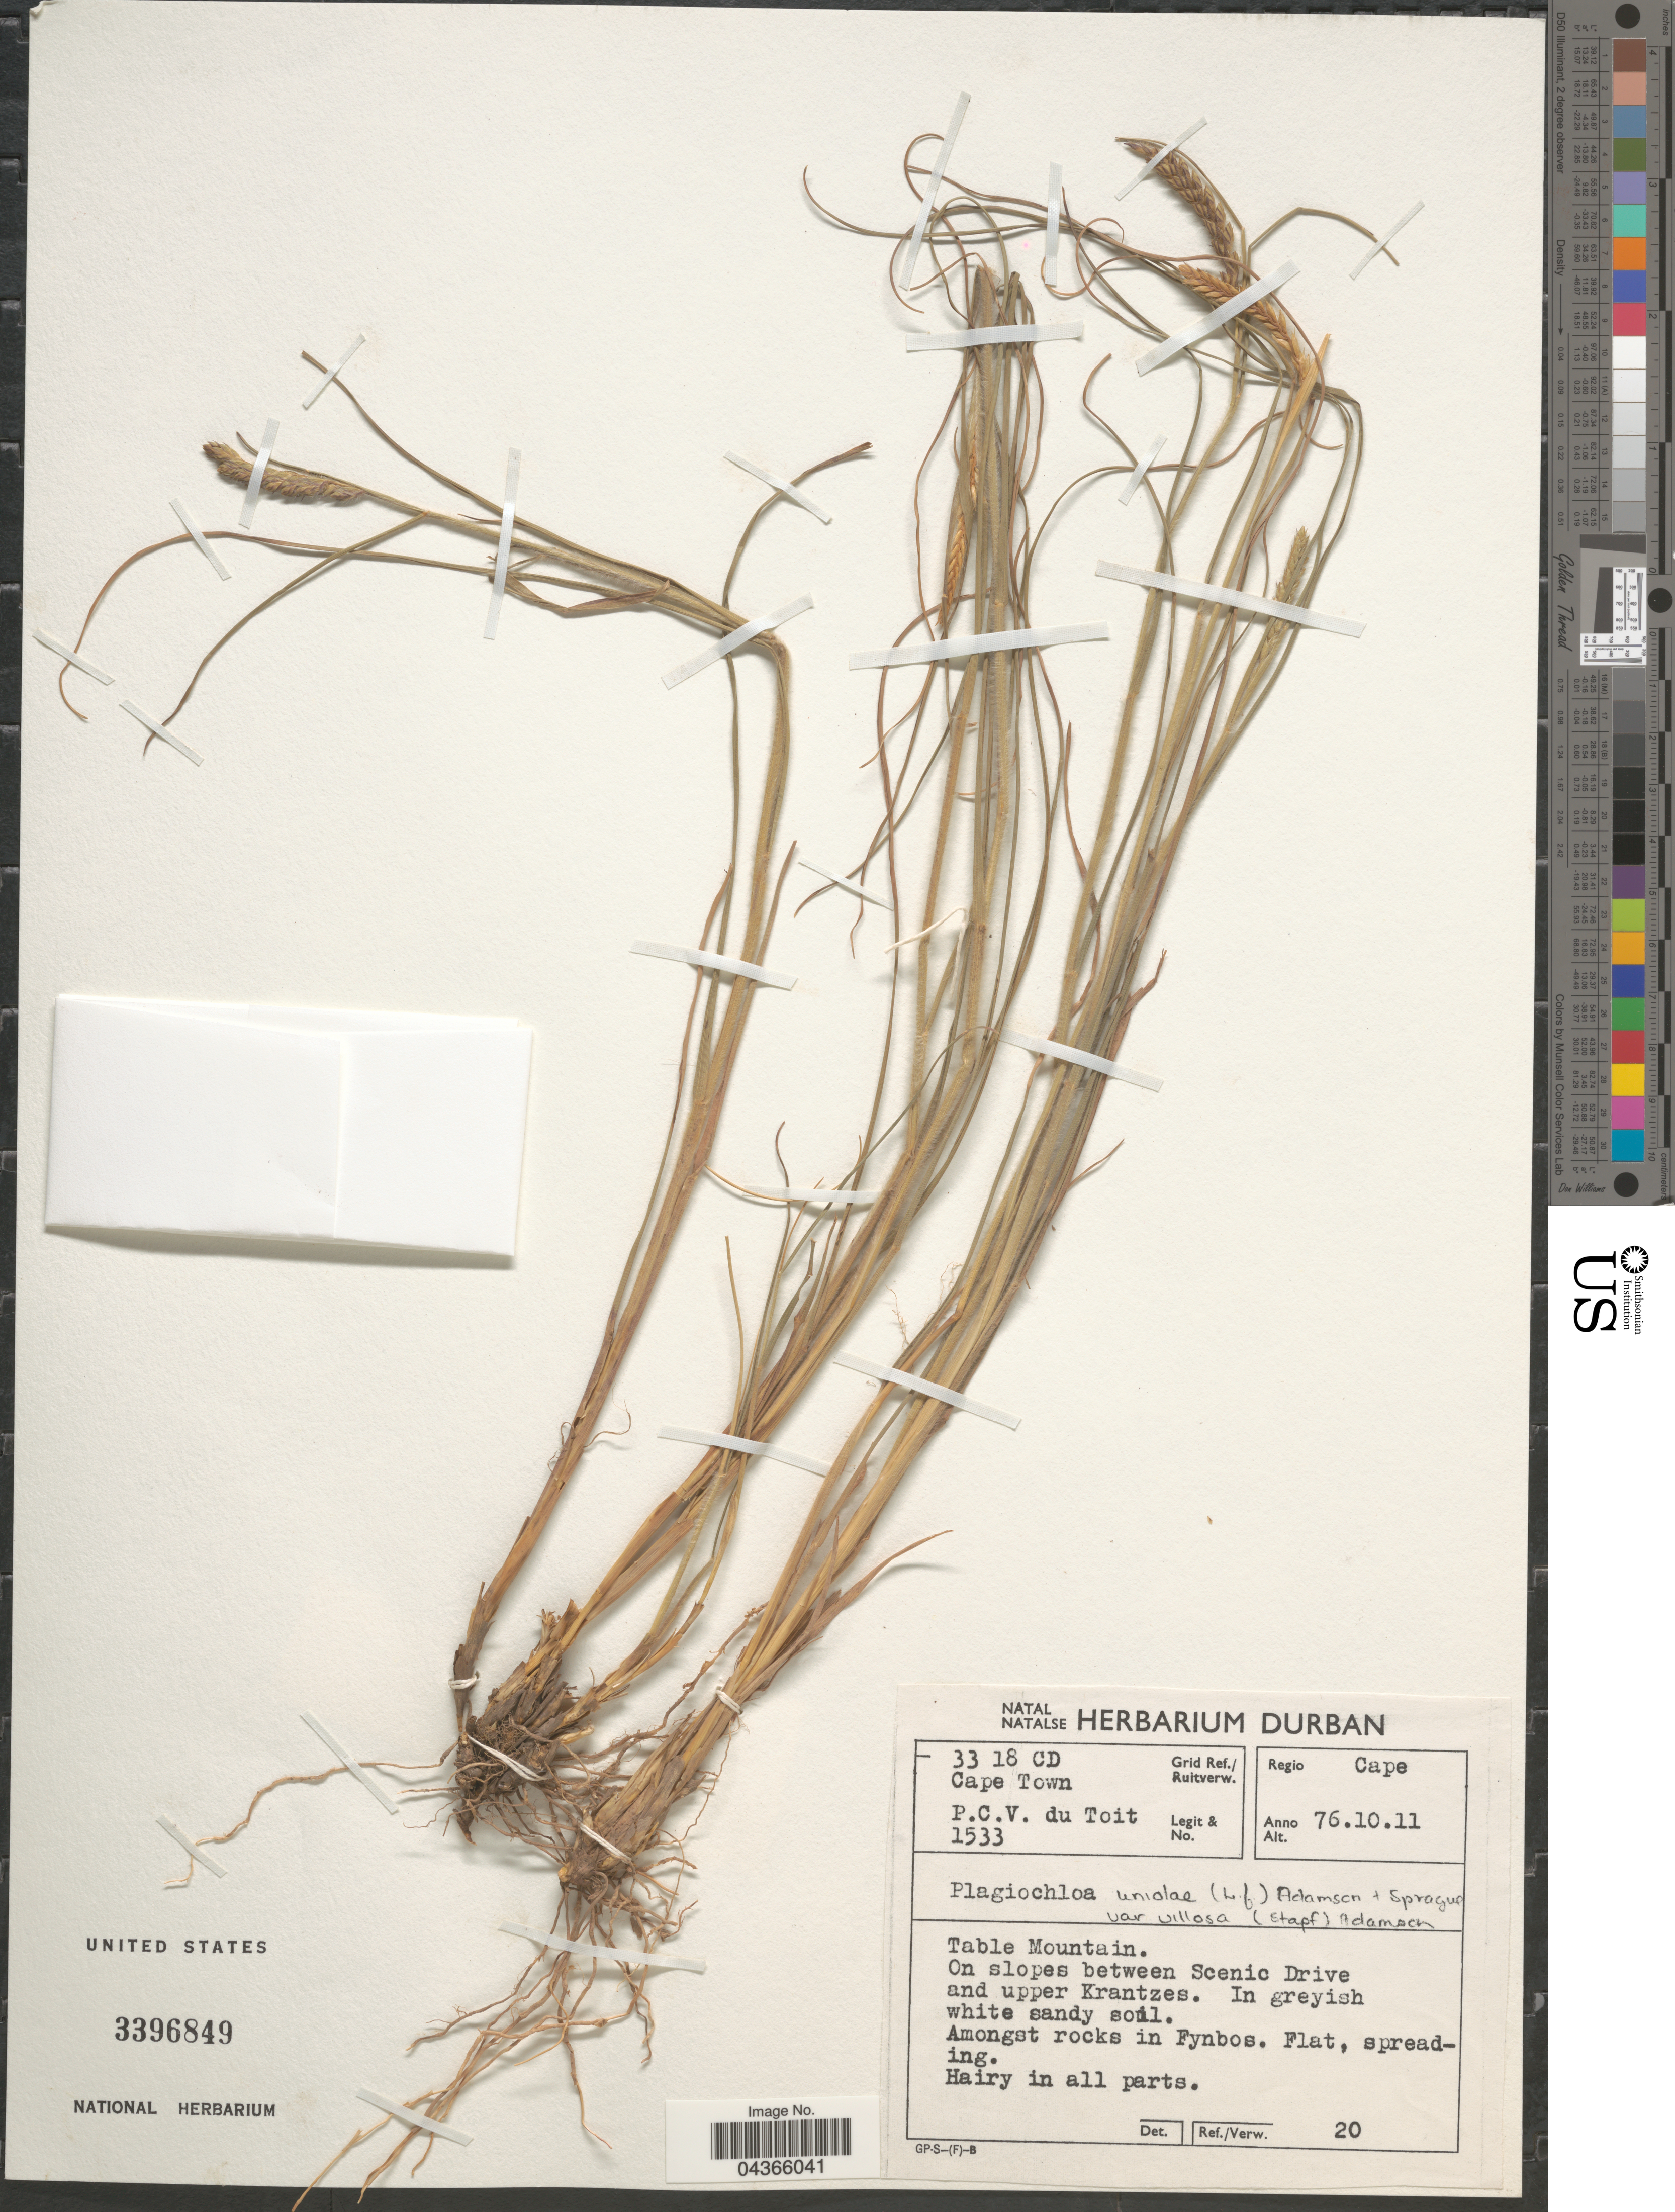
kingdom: Plantae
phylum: Tracheophyta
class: Liliopsida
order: Poales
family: Poaceae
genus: Tribolium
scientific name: Tribolium uniolae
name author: (L. f.) Renvoize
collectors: P. Du Toit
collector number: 1533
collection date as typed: Transcribed d/m/y: 11/10/76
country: South Africa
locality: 33 18 CD Cape Town Grid Ref./Ruitverw. Regio Cape. Table Mountain. On slopes between Scenic Drive and upper Krantzes.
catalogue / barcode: US 3396849